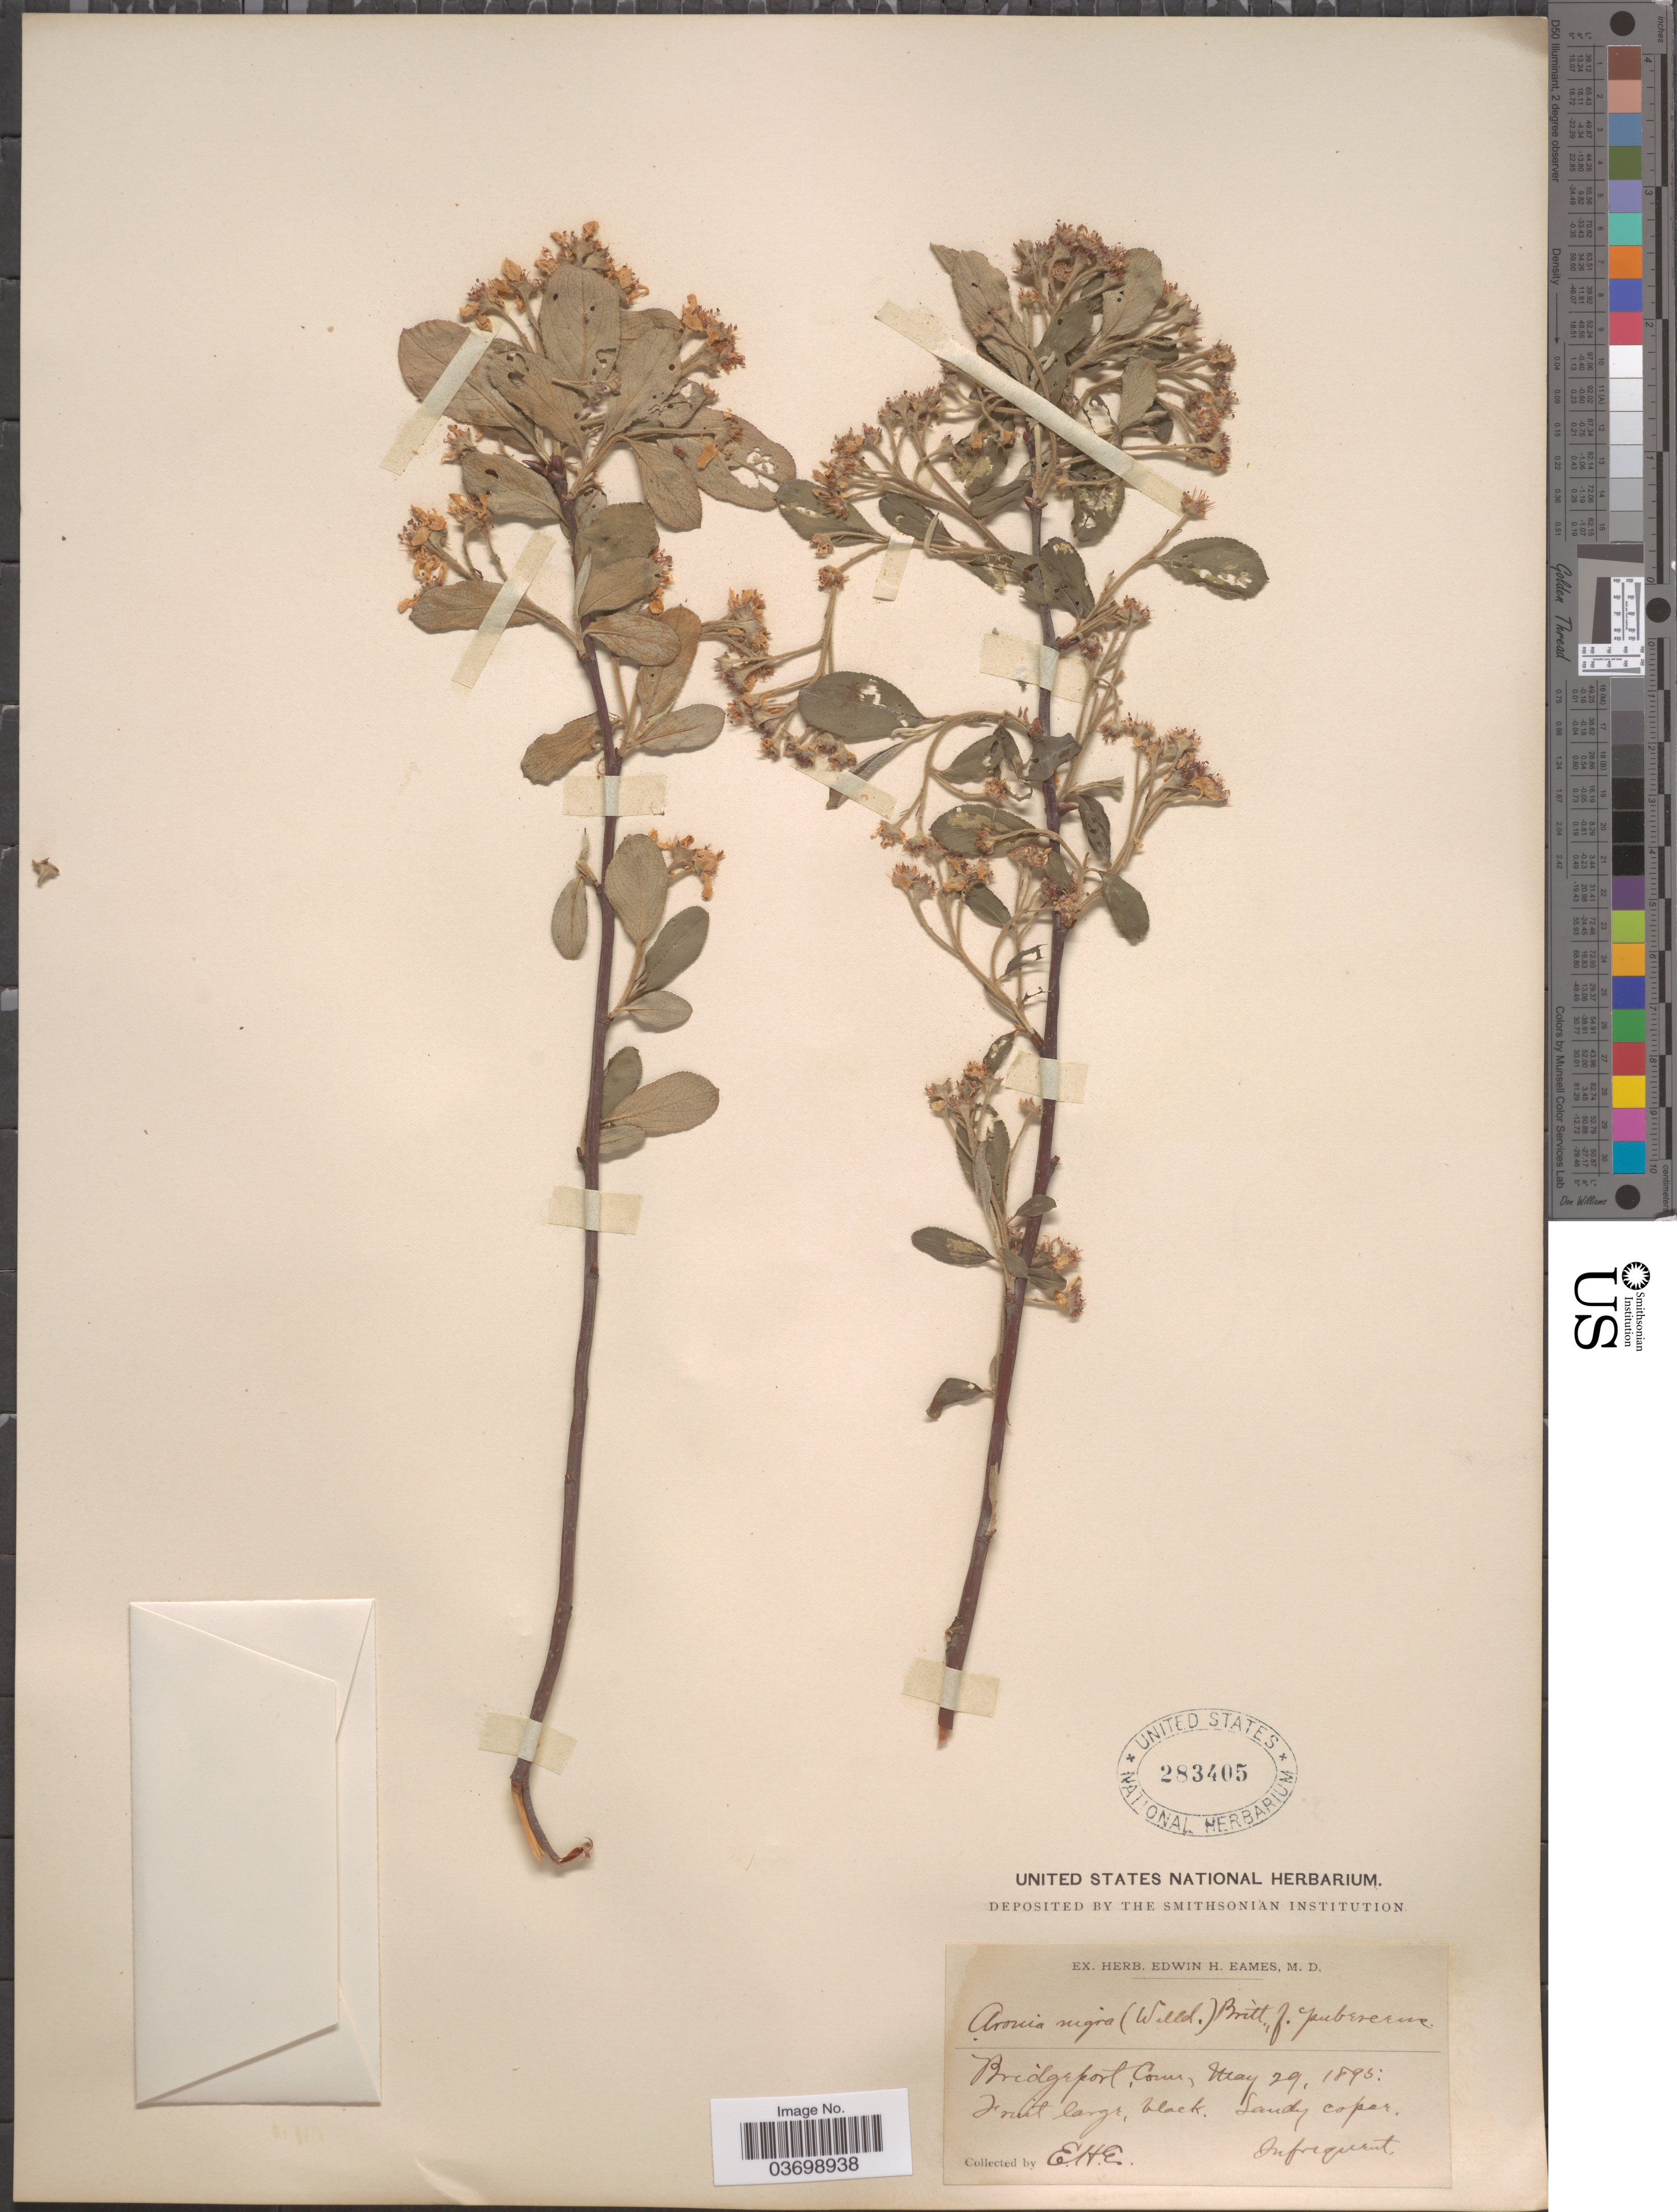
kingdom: Plantae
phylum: Tracheophyta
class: Magnoliopsida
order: Rosales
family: Rosaceae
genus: Aronia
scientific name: Aronia x prunifolia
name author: (Marshall) Rehder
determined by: Strong, M. T., (US), Smithsonian Institution - National Museum of Natural History (UNITED STATES)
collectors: E. H. Eames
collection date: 1895-05-29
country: United States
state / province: Connecticut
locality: Bridgeport.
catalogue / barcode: US 283405